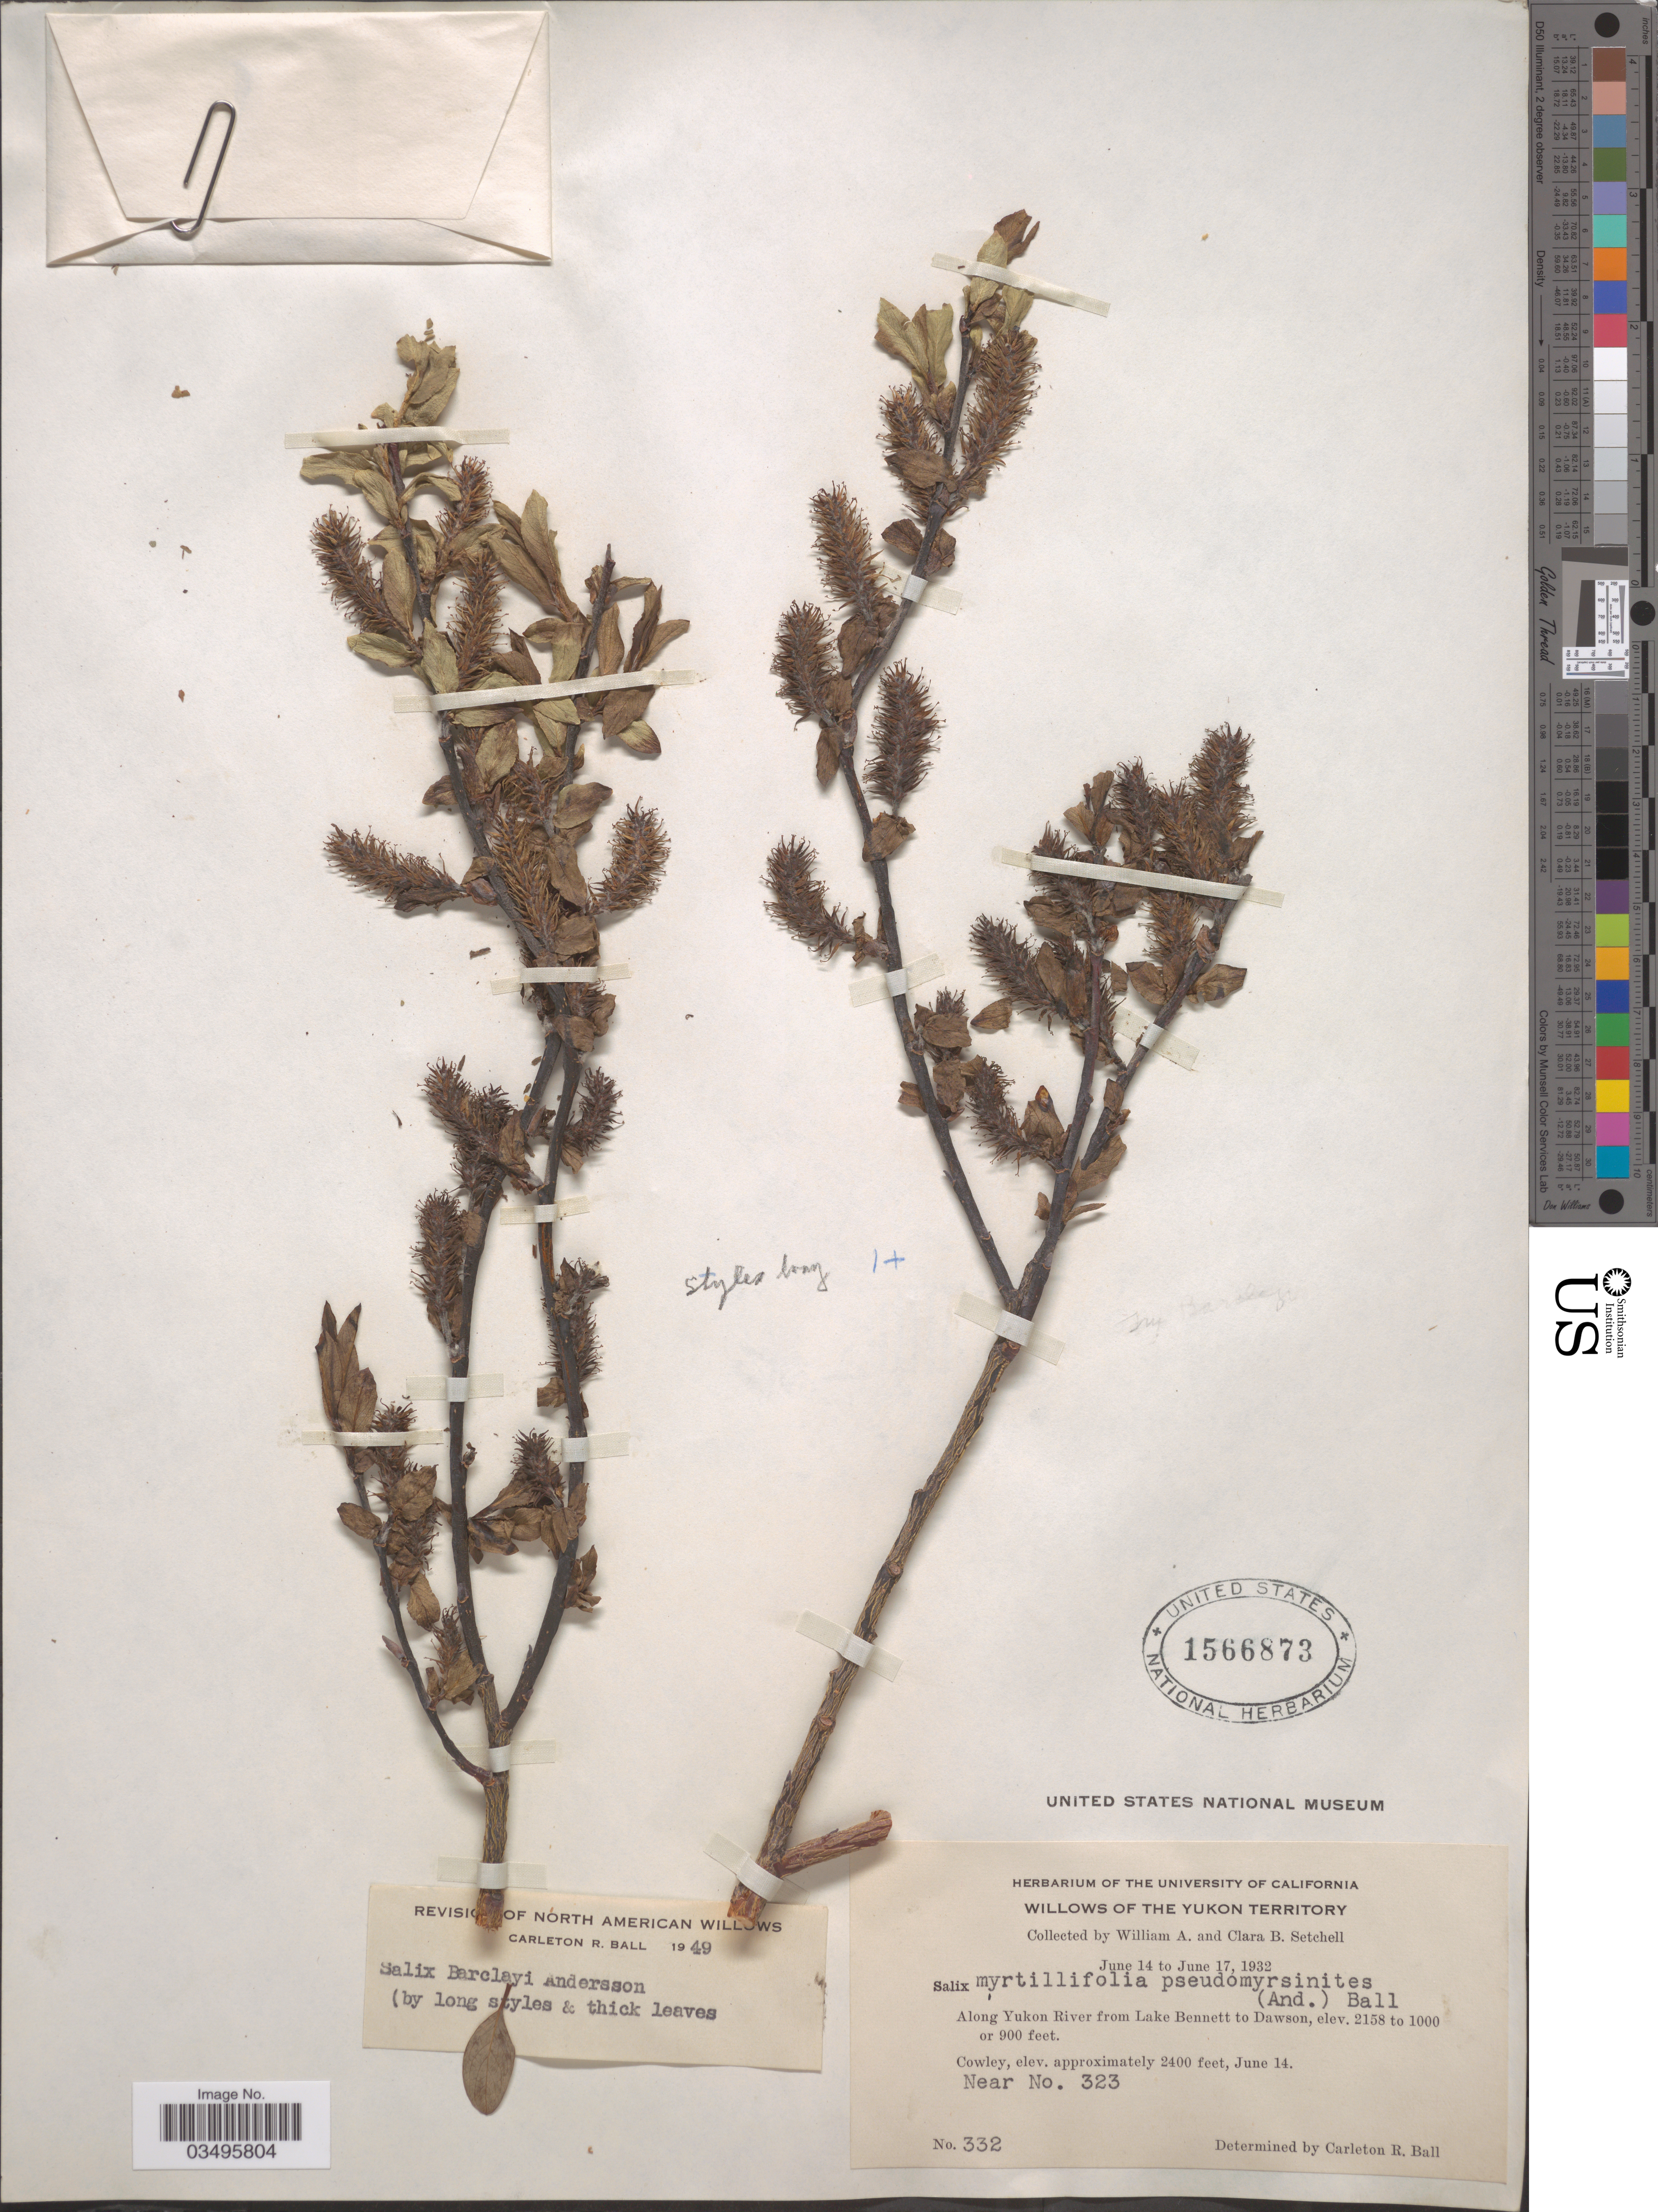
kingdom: Plantae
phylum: Tracheophyta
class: Magnoliopsida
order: Malpighiales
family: Salicaceae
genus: Salix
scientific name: Salix barclayi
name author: Andersson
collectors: W. Setchell & C. B. Setchell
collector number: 332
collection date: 1932-06-14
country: Canada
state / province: Yukon Territory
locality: Along Yukon River from Lake Bennett to Dawson. Cowley.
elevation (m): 274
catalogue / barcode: US 1566873